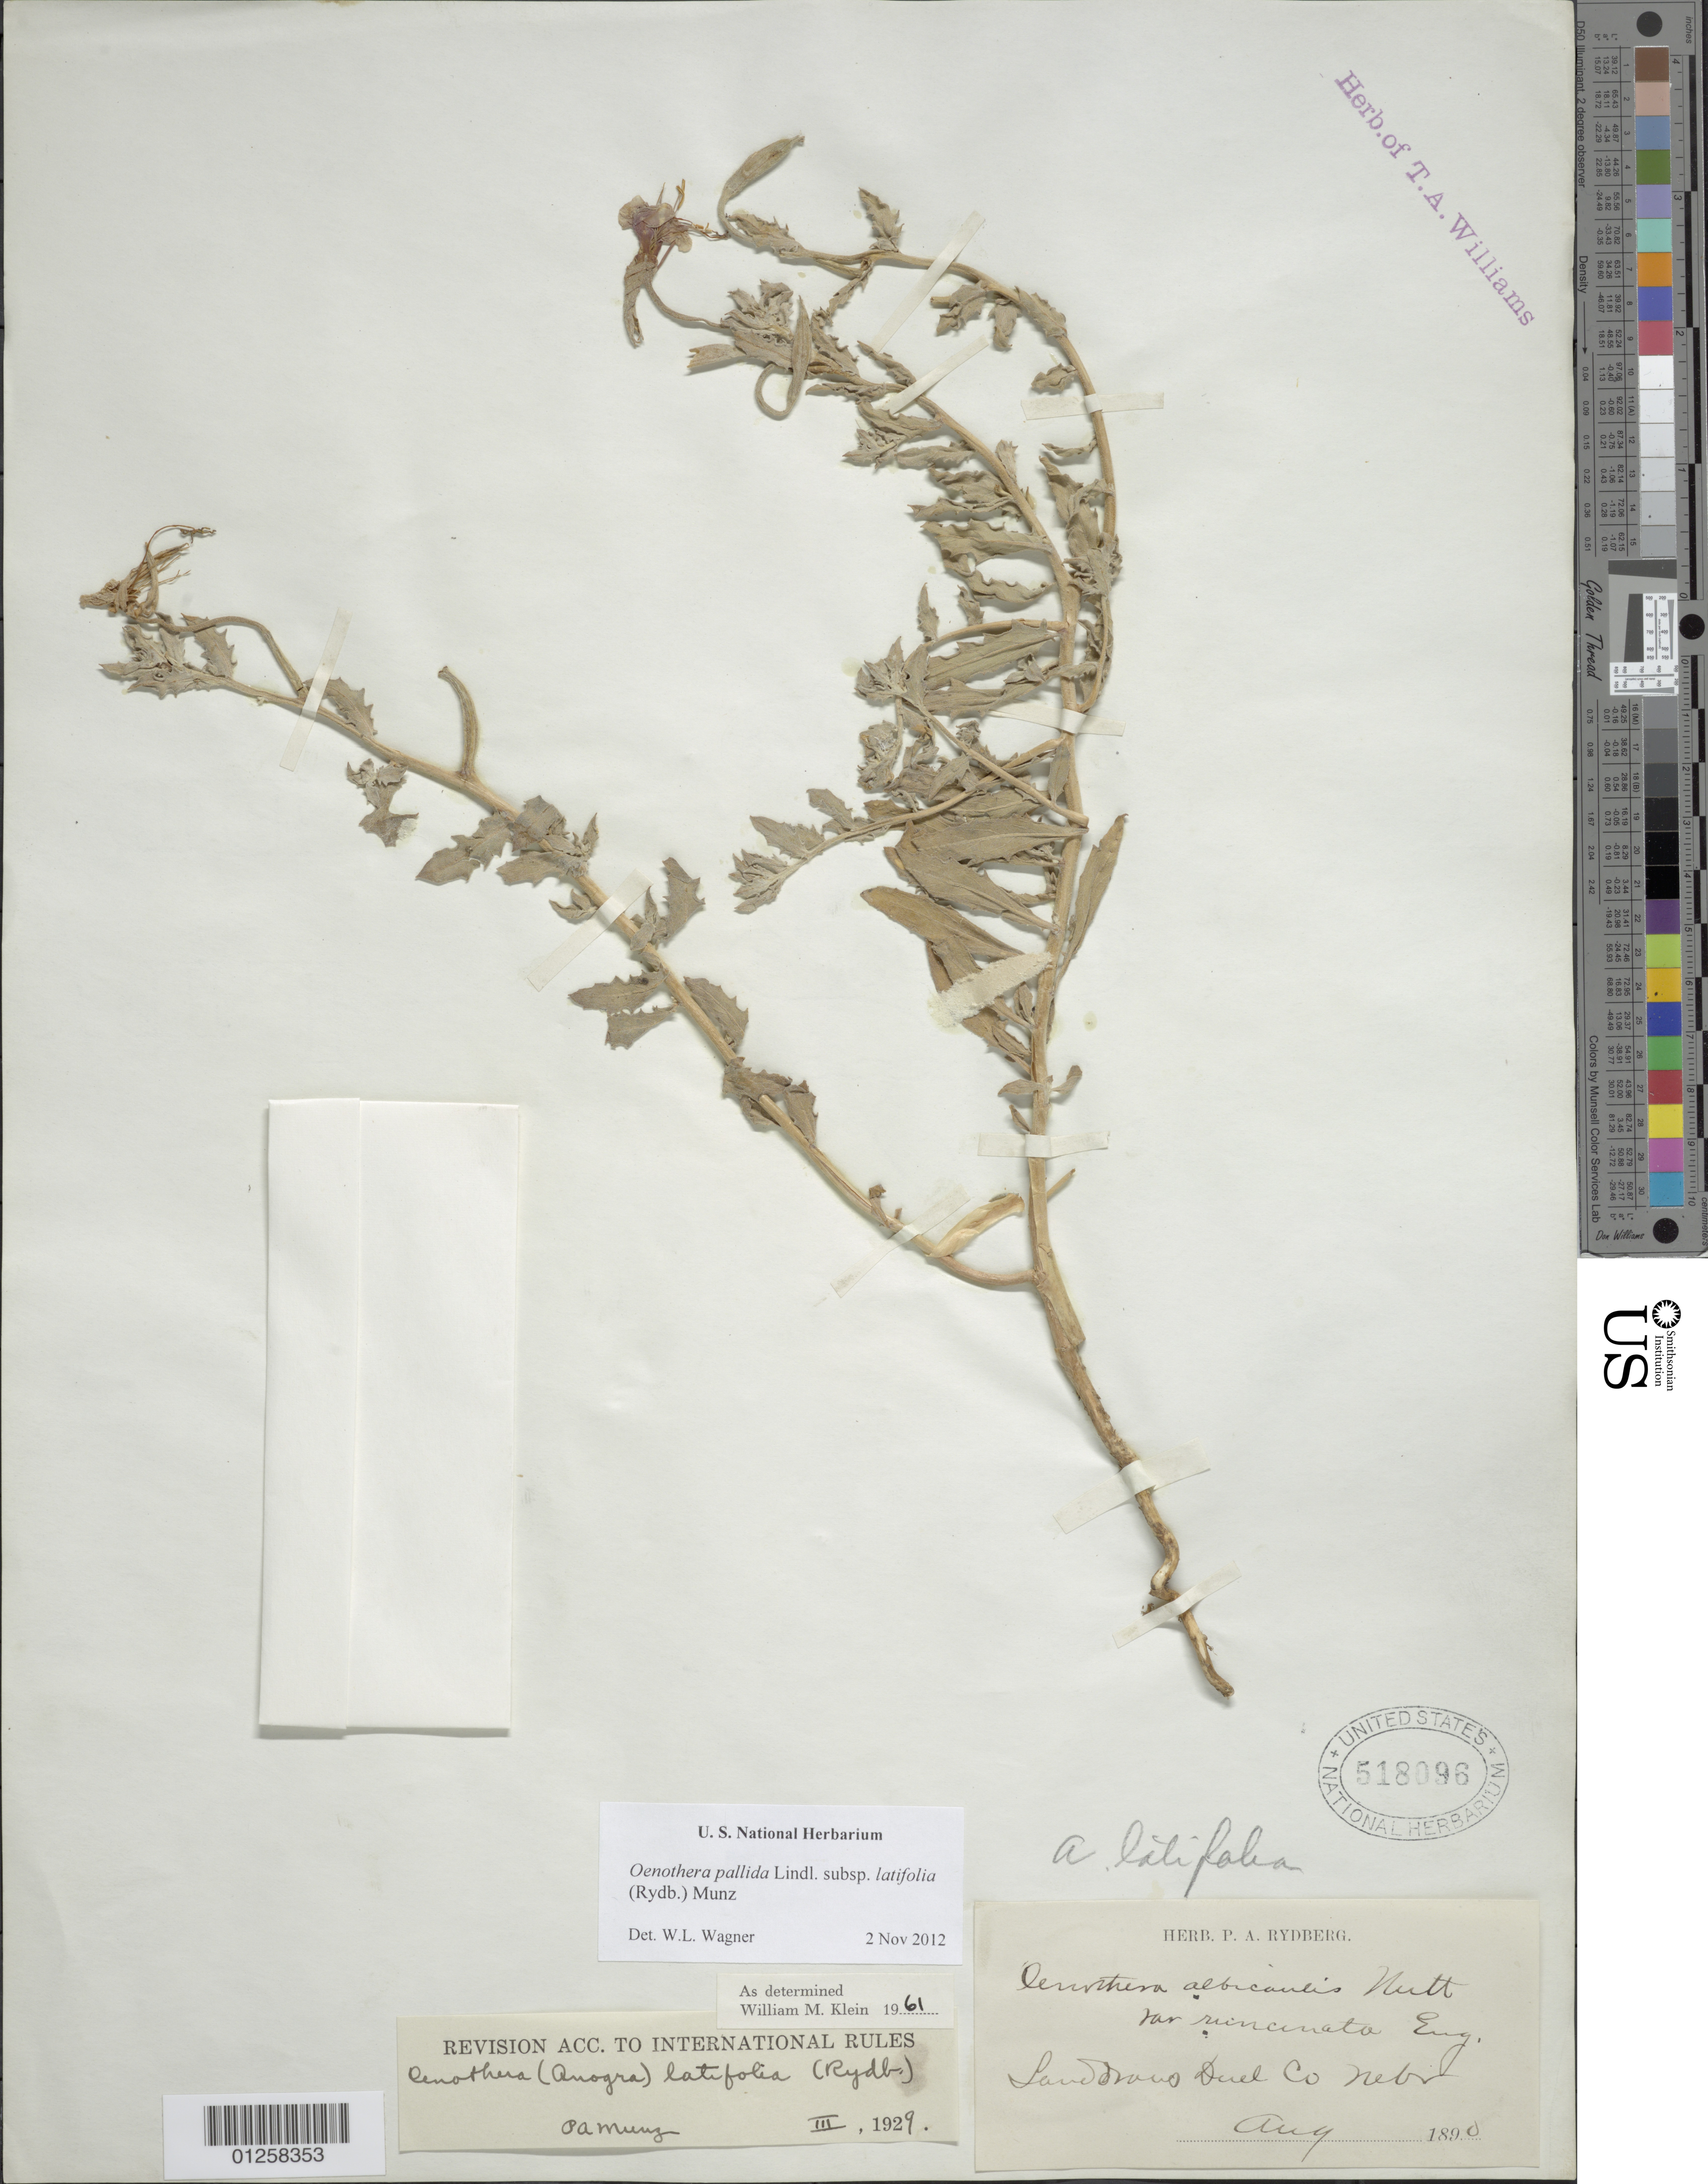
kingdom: Plantae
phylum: Tracheophyta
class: Magnoliopsida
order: Myrtales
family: Onagraceae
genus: Oenothera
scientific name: Oenothera pallida subsp. latifolia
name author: (Rydb.) Munz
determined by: Wagner, W. L., (BOT), Smithsonian Institution - National Museum of Natural History (UNITED STATES)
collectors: P. A. Rydberg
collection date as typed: Aug 1890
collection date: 1890-08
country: United States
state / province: Nebraska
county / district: Deuel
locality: Sand draw.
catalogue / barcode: US 518096